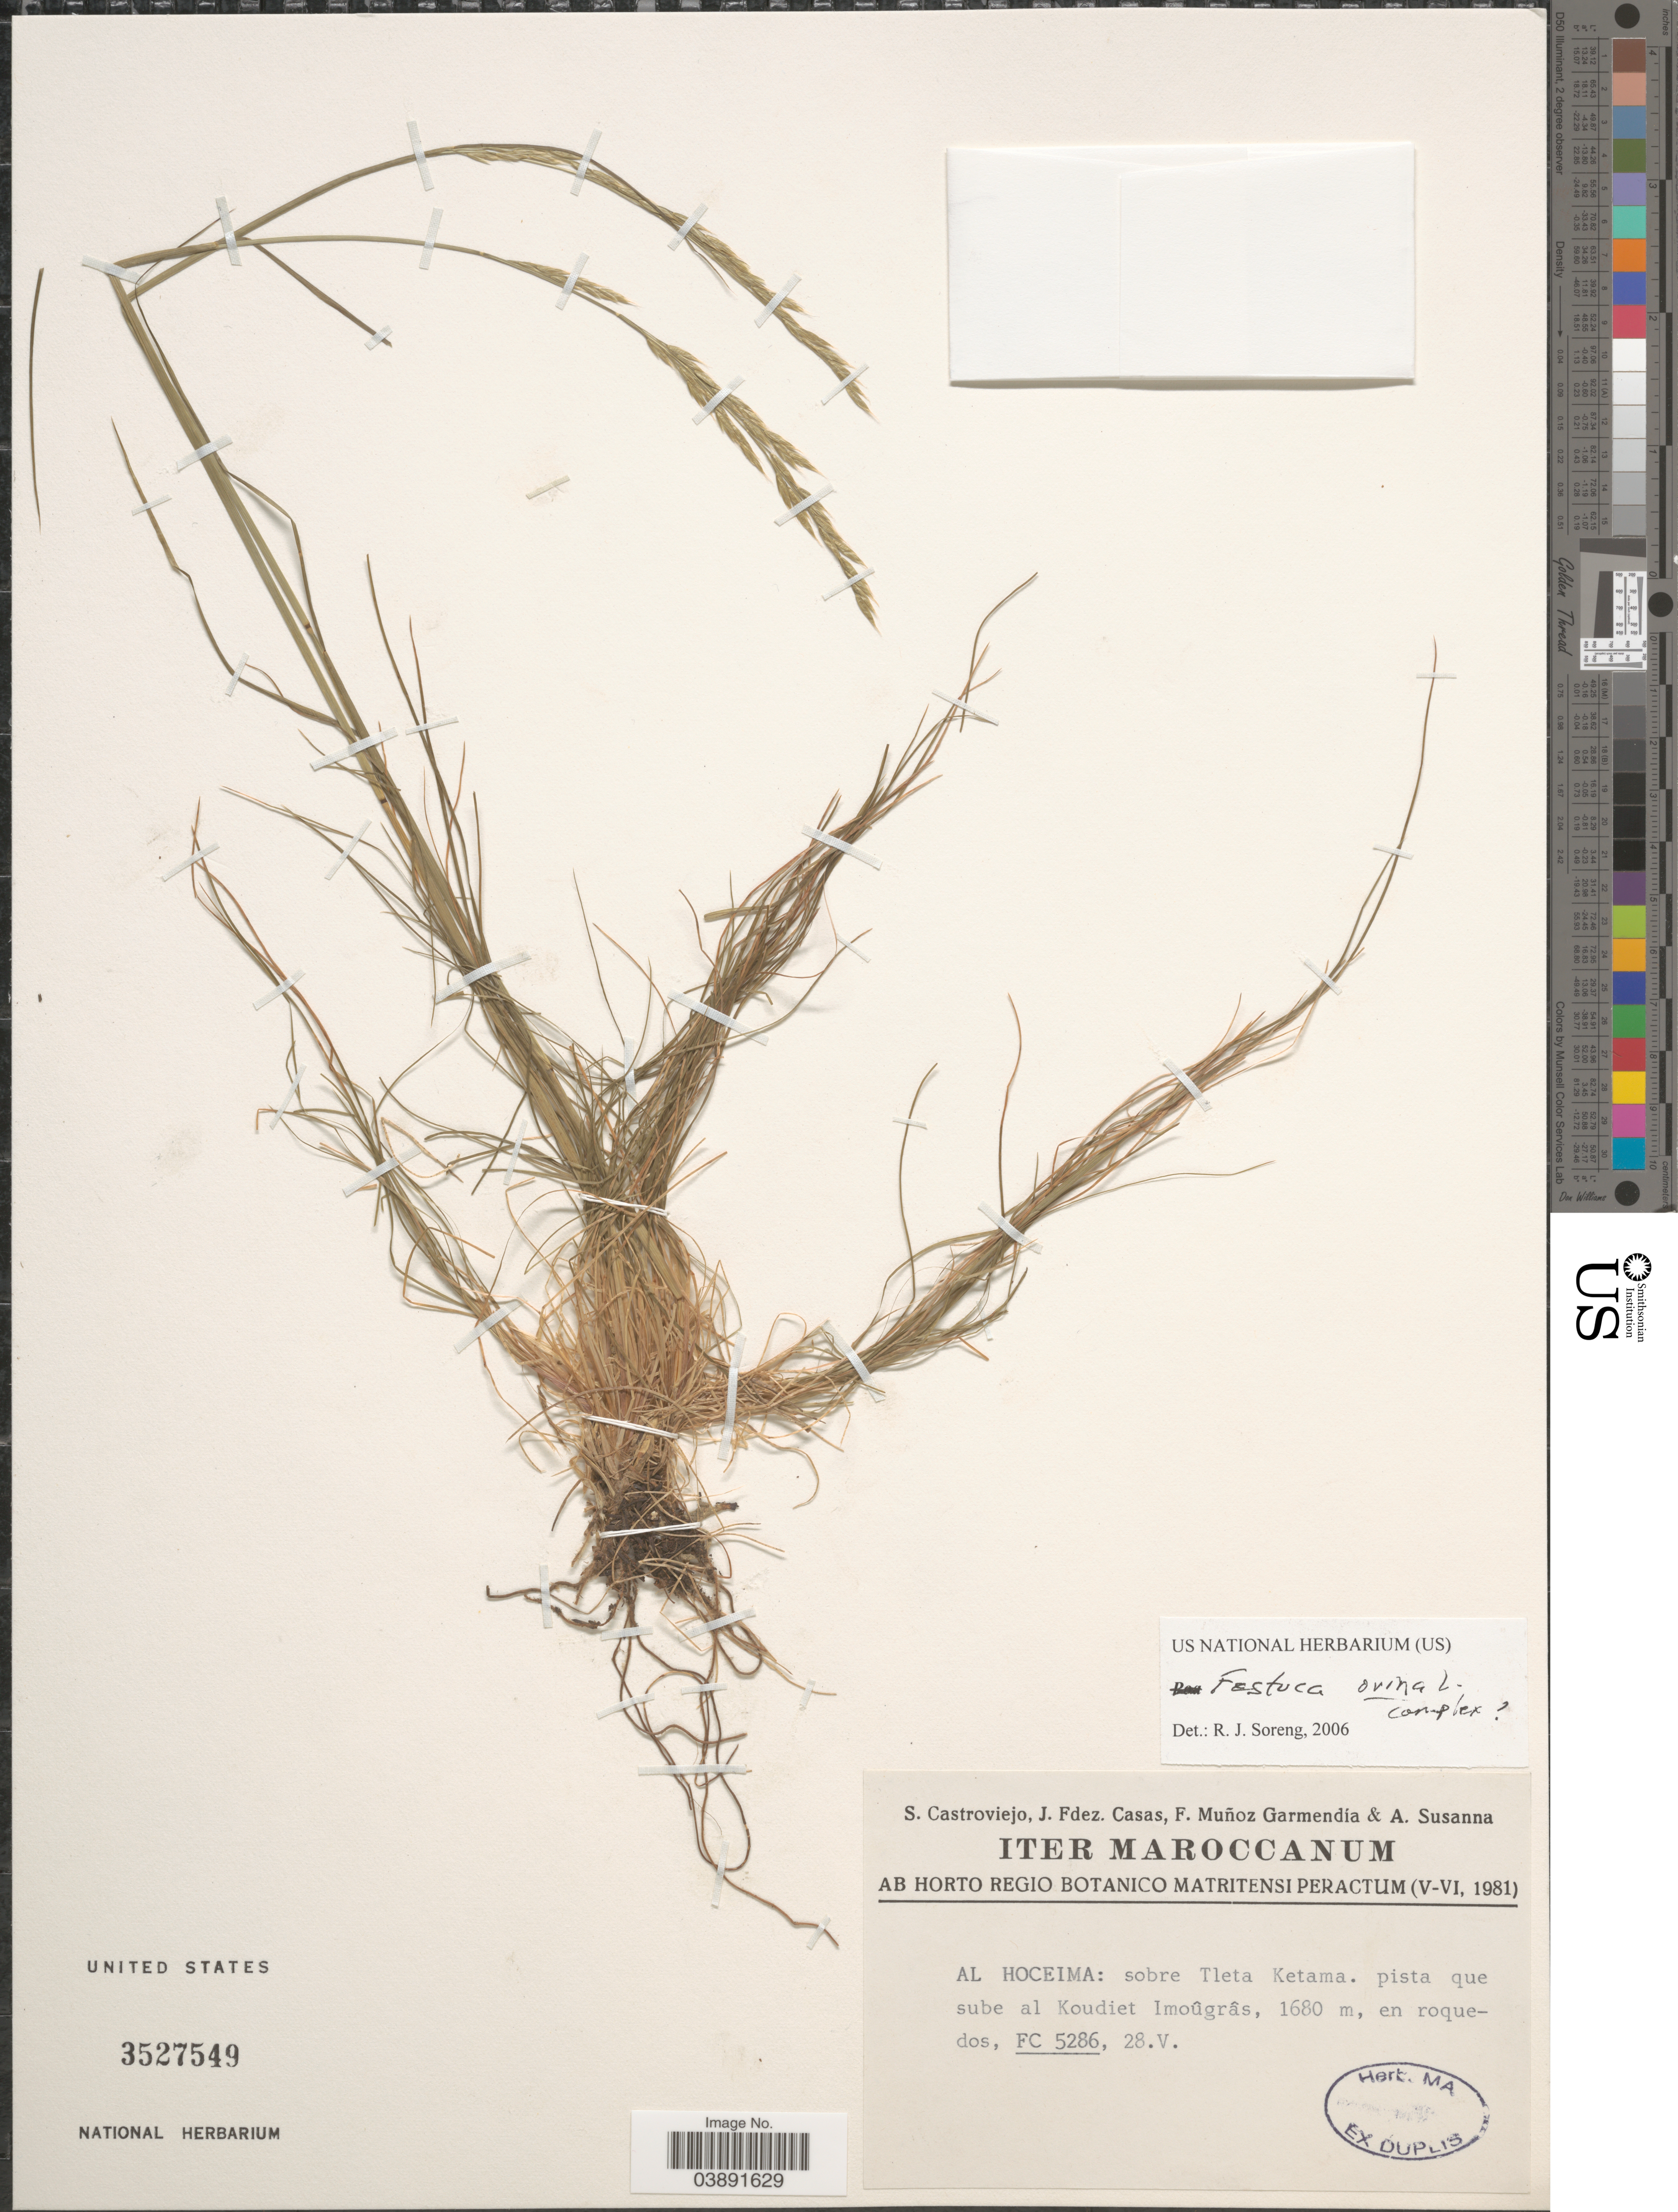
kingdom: Plantae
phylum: Tracheophyta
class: Liliopsida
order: Poales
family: Poaceae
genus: Festuca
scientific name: Festuca ovina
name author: L.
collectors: S. Castroviejo, F. Casas, F. Muñoz Garmendia & A. Susanna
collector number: FC5286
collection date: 1981-05-28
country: Morocco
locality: Al Hoceima: sobre Tleta Ketama. pista que sube al Koudiet Imoûgrâs.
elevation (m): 1680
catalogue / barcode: US 3527549